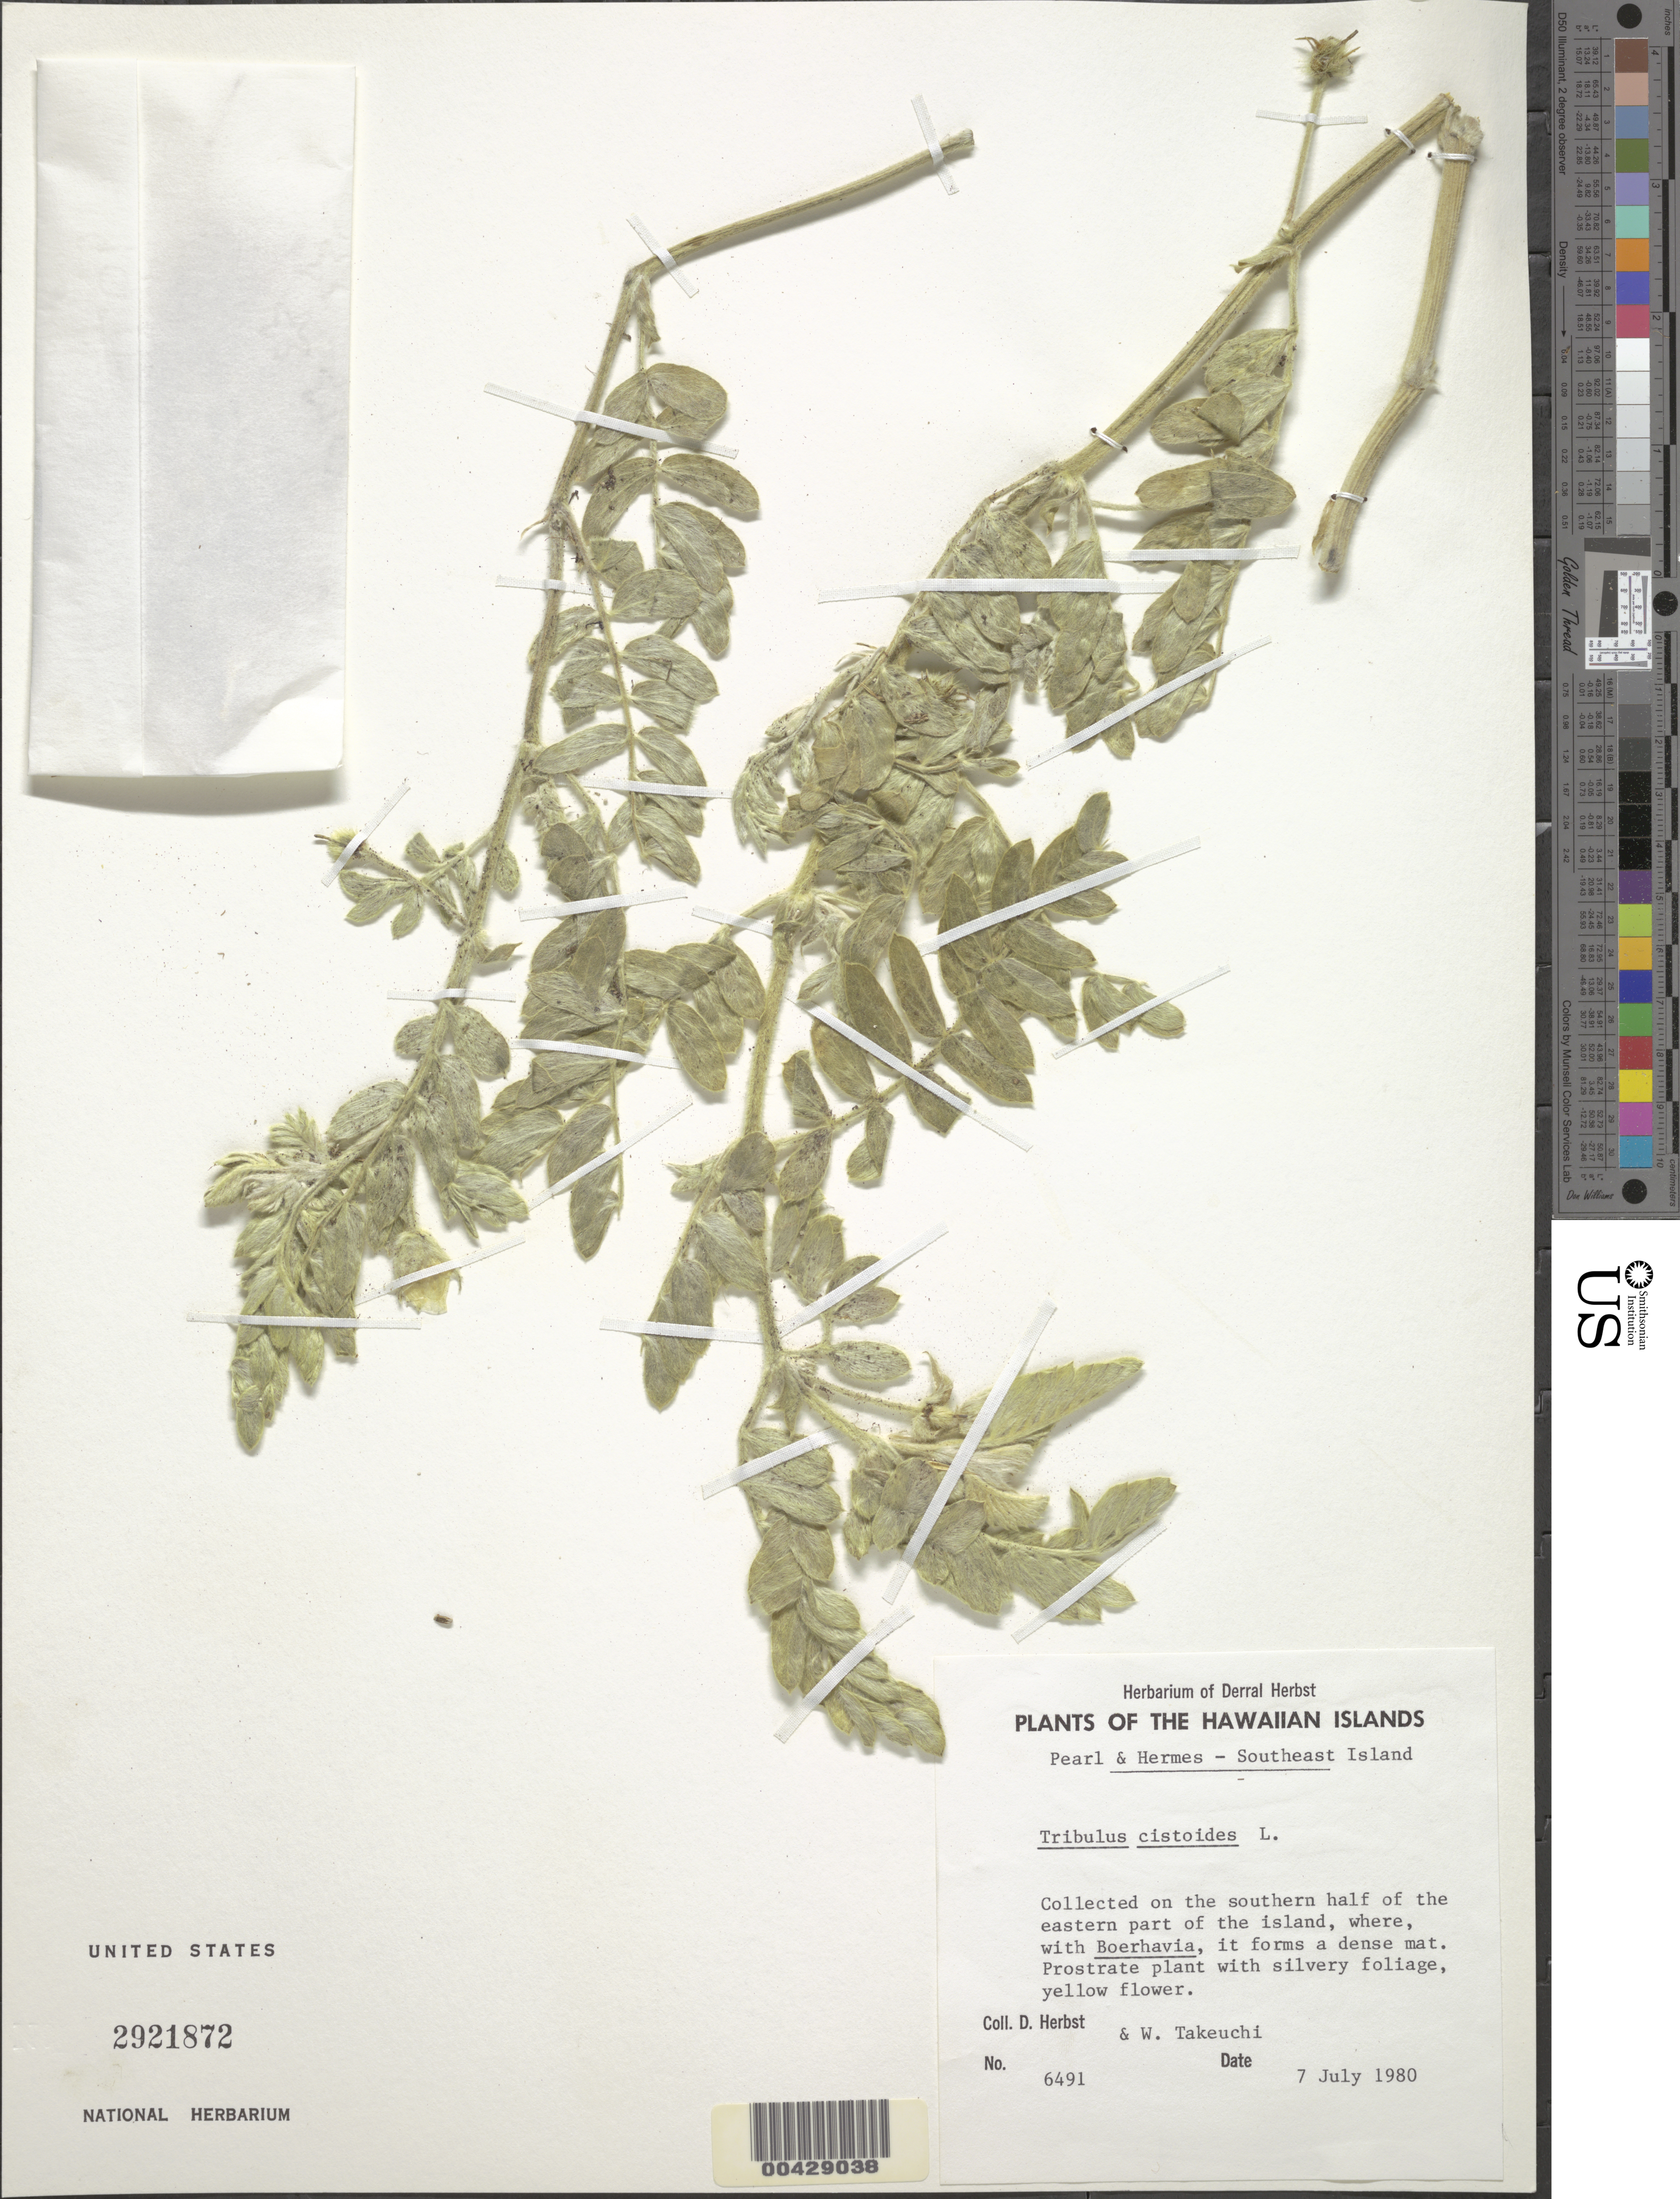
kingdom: Plantae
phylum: Tracheophyta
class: Magnoliopsida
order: Zygophyllales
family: Zygophyllaceae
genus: Tribulus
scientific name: Tribulus cistoides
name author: L.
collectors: D. R. Herbst & W. N. Takeuchi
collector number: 6491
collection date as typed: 7 Jul 1980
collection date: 1980-07-07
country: United States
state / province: Hawaii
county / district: Honolulu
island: Pearl and Hermes Atoll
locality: Southeast Islet, collected on the S half of the E part of the island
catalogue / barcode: US 2921872